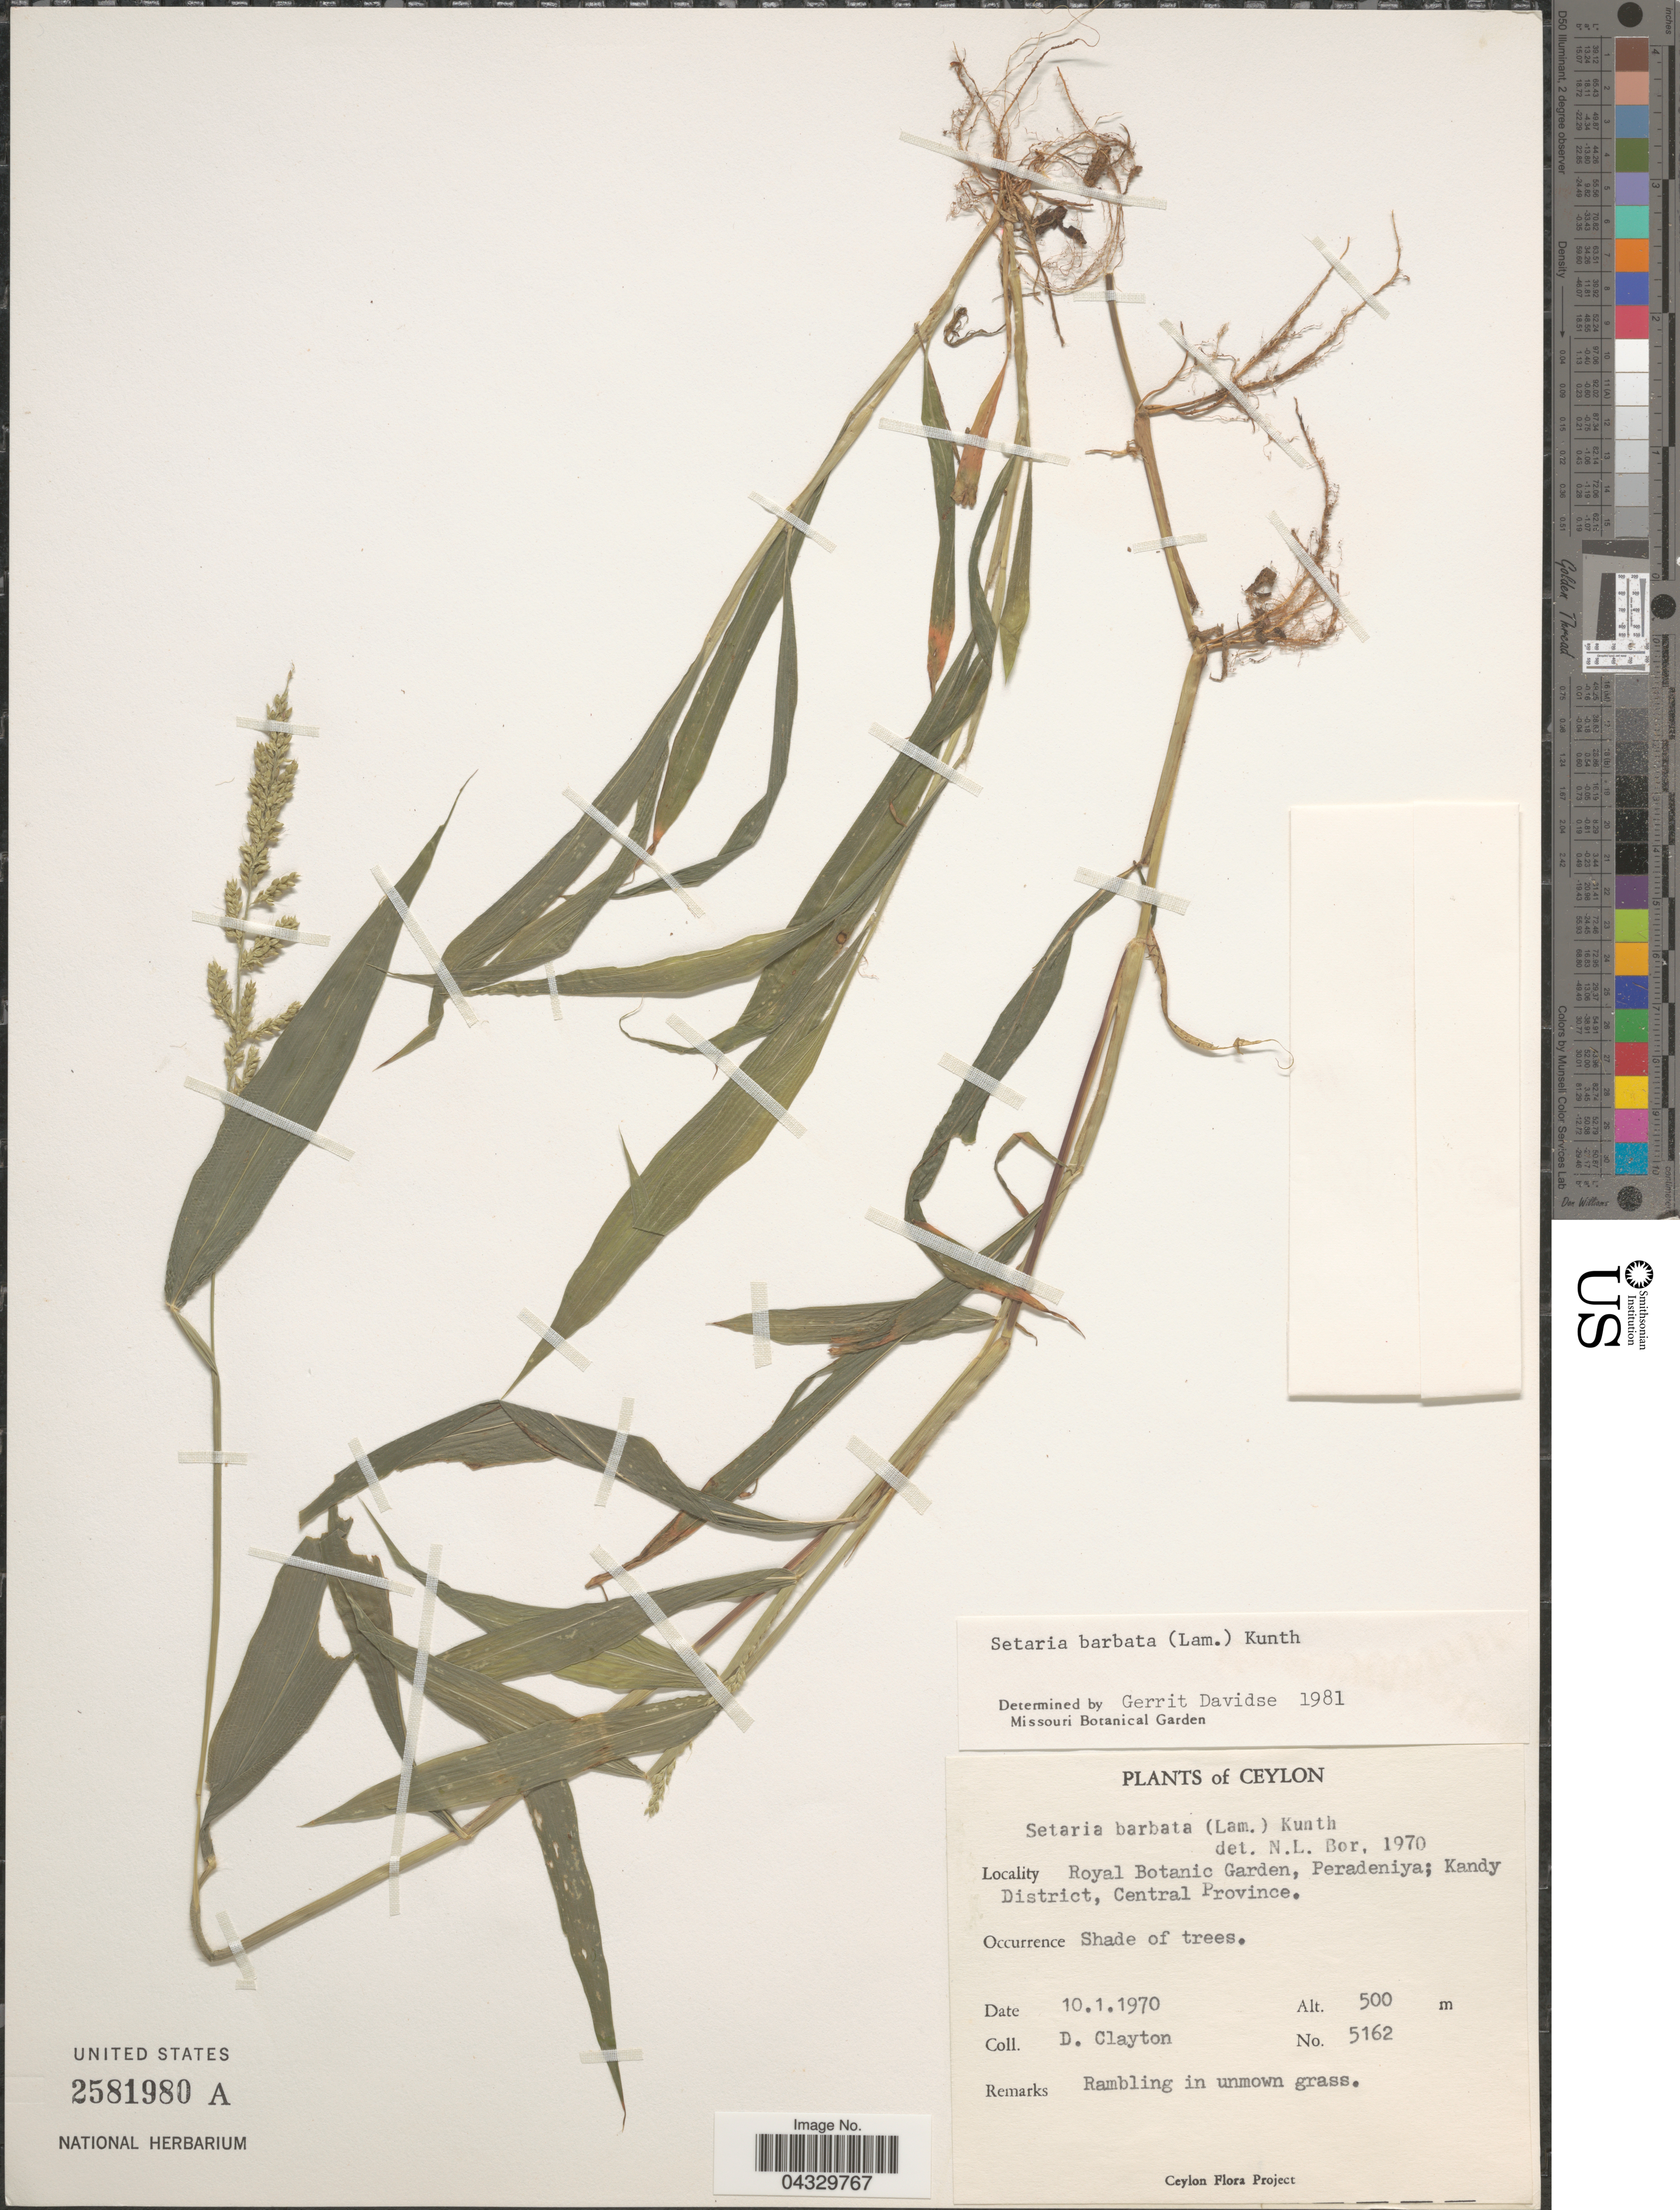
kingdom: Plantae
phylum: Tracheophyta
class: Liliopsida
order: Poales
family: Poaceae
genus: Setaria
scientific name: Setaria barbata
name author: (Lam.) Kunth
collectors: D. Clayton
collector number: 5162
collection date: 1970-01-10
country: Sri Lanka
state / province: Central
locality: Ceylon. Royal Botanic Garden, Peradeniya; Kandy District.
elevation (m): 500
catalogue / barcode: US 2581980A